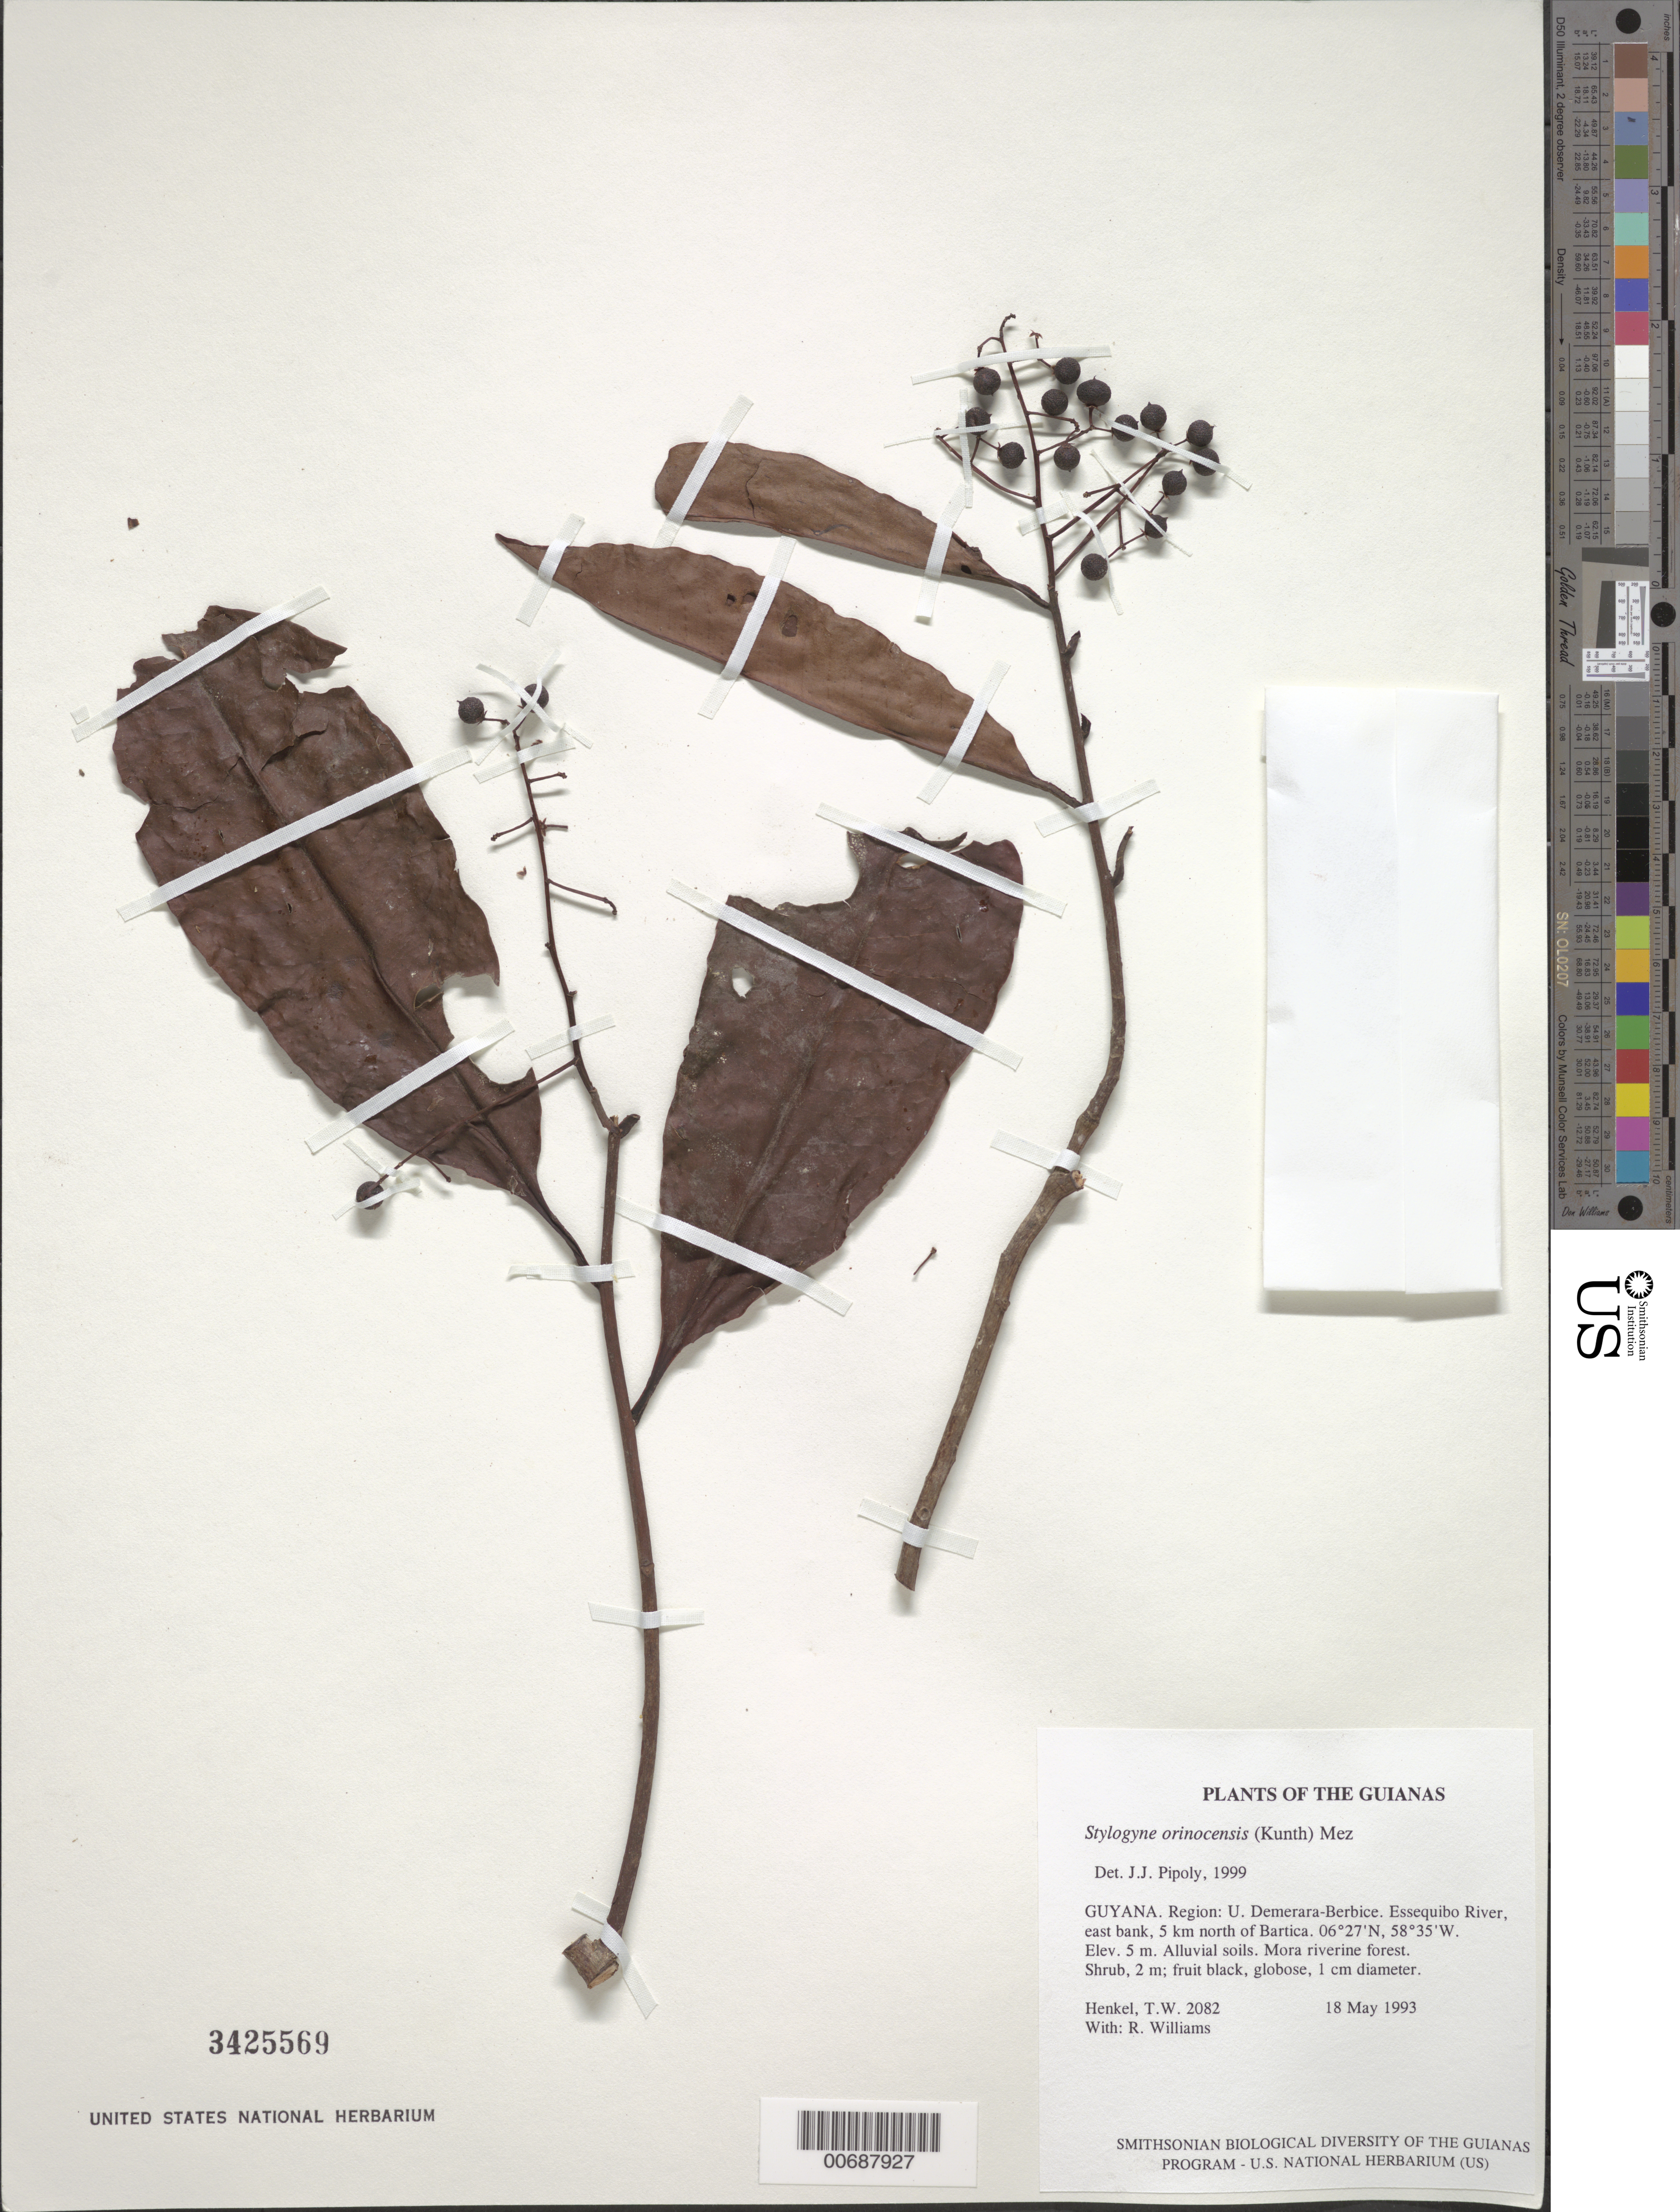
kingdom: Plantae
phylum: Tracheophyta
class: Magnoliopsida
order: Ericales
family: Primulaceae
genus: Stylogyne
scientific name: Stylogyne orinocensis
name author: (Kunth) Mez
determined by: Pipoly, J. J., III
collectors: T. Henkel & R. Williams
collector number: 2082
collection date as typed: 18 May 1993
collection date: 1993-05-18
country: Guyana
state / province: U. Demerara-Berbice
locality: Essequibo River, east bank, 5 km north of Bartica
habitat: Alluvial soils. Mora riverine forest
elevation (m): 5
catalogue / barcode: US 3425569